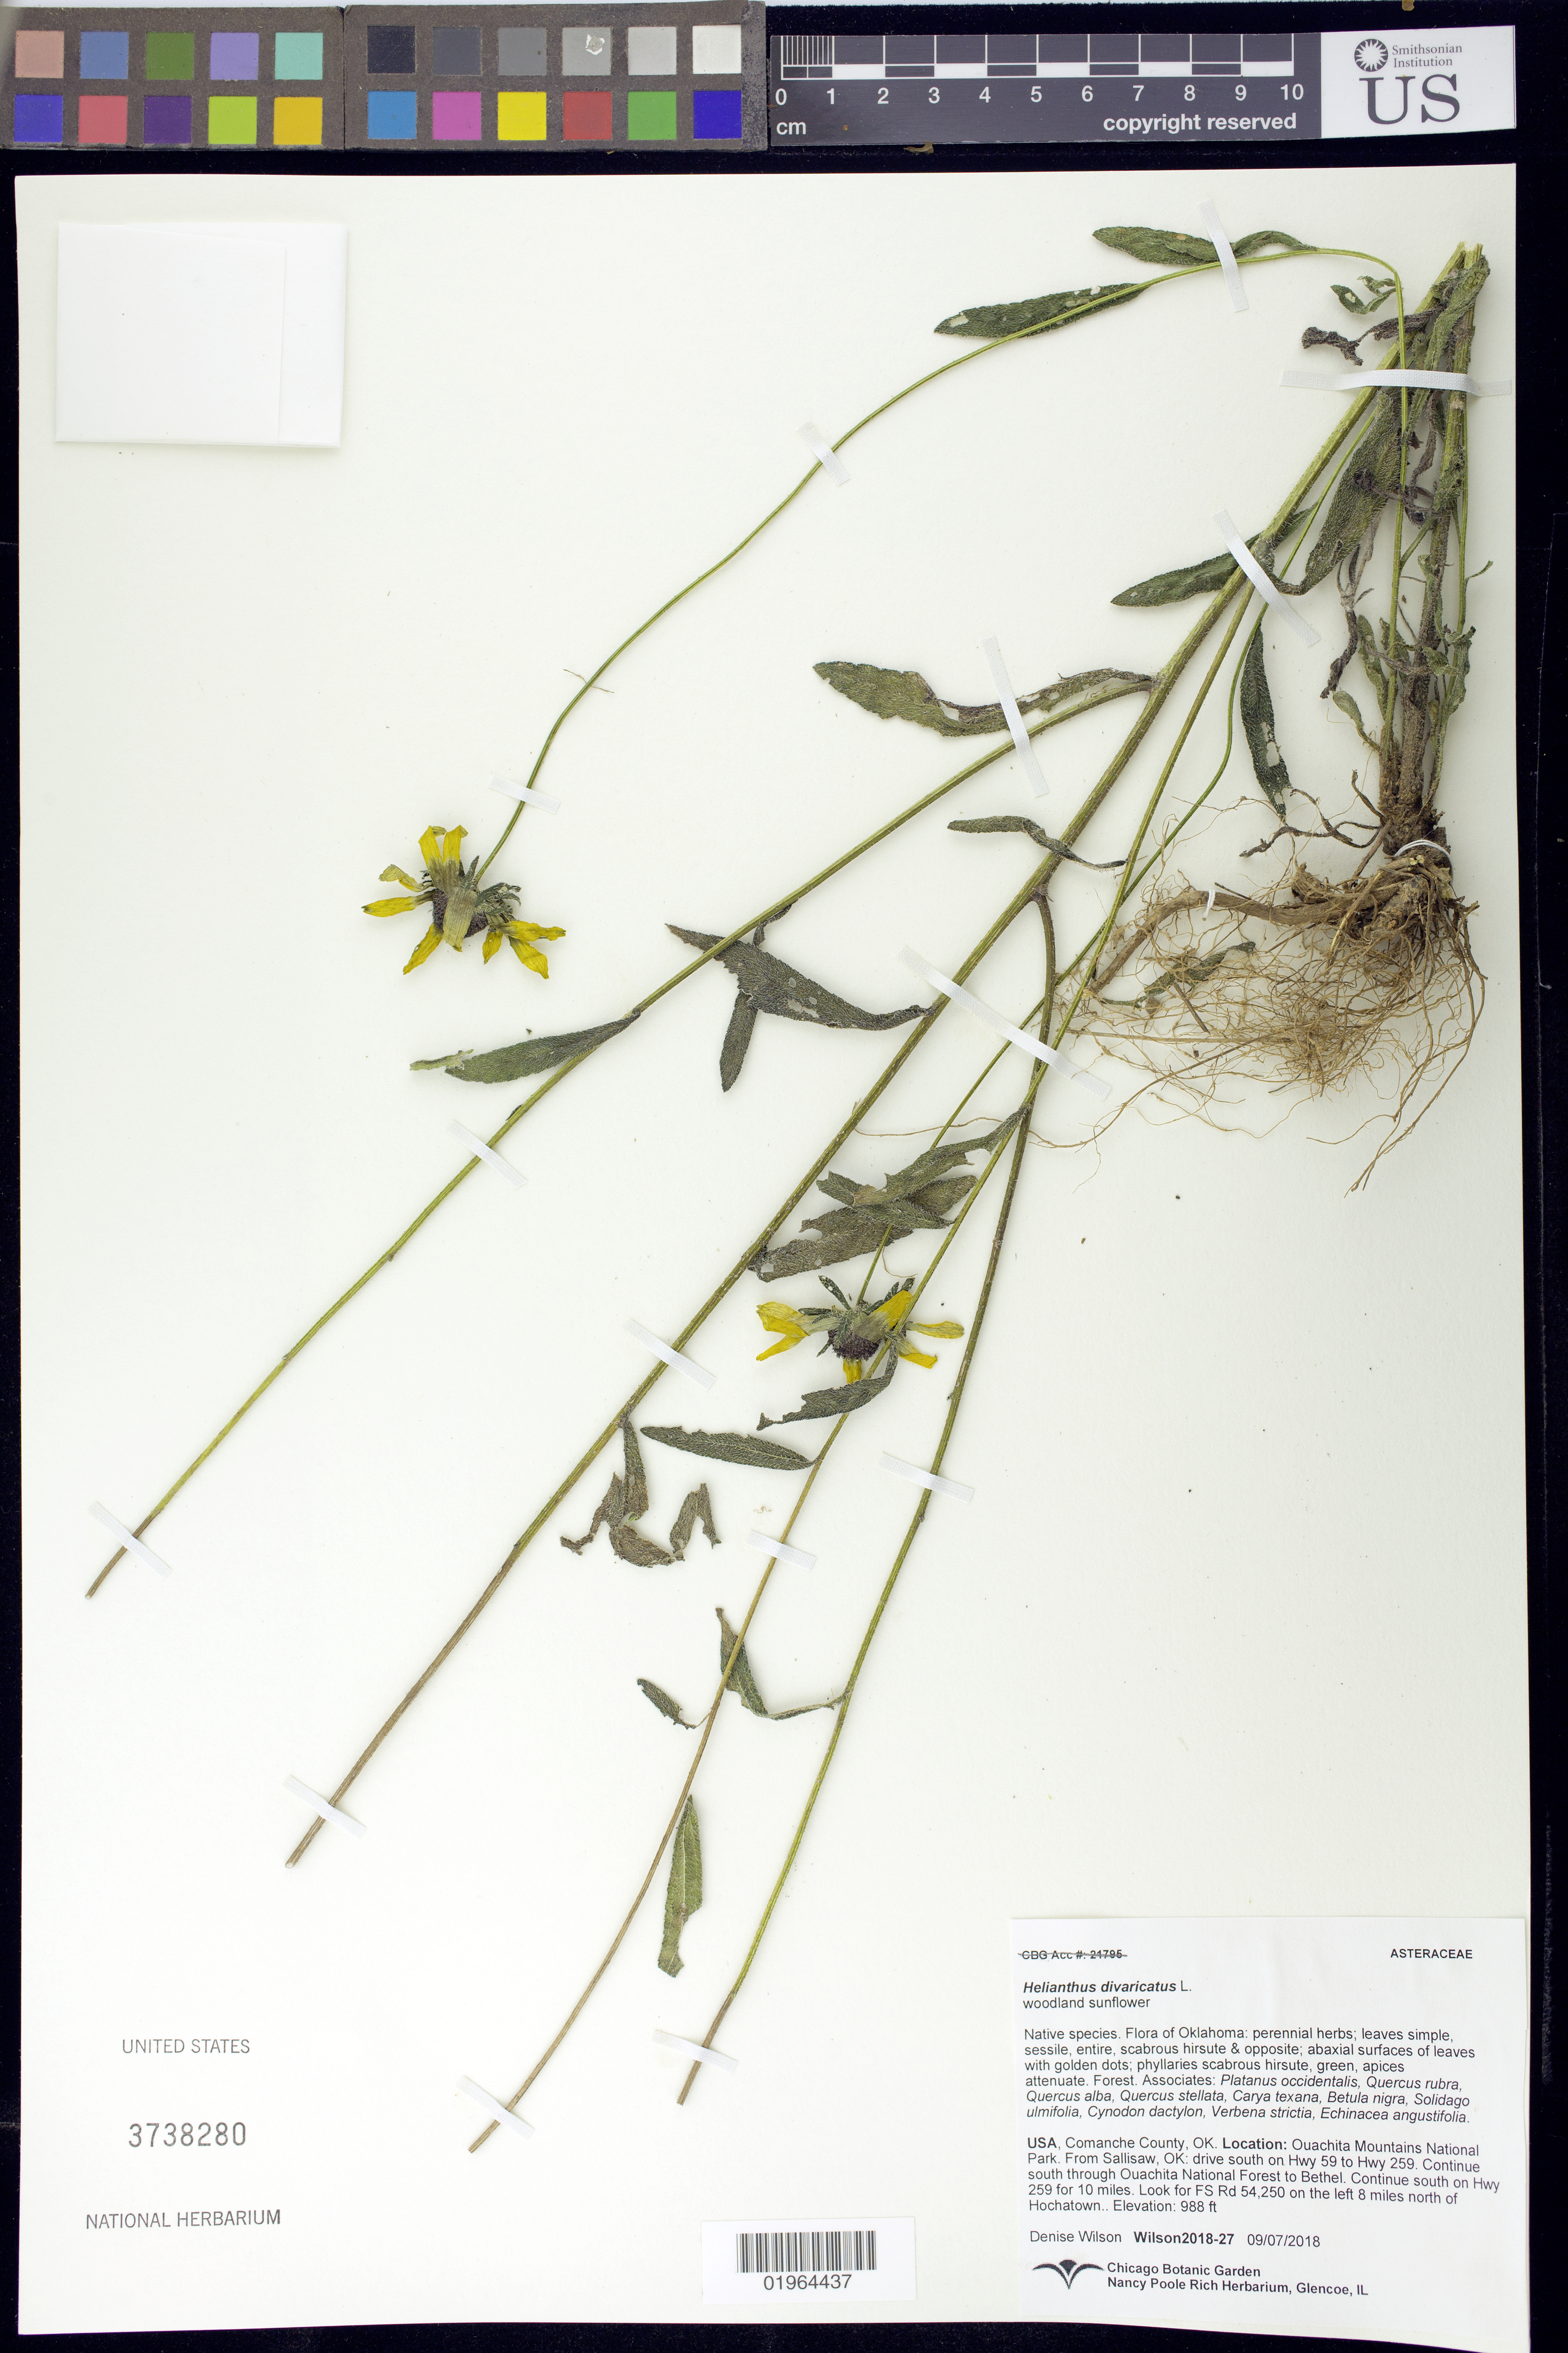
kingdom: Plantae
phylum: Tracheophyta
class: Magnoliopsida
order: Asterales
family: Asteraceae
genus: Helianthus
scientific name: Helianthus divaricatus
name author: L.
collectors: D. Wilson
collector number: Wilson2018-27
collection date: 2018-09-07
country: United States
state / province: Oklahoma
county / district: Comanche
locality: Ouachita Mtns National Park. From Sallisaw: S on Hwy 59 to Hwy 259, S through Ouachita National Forest to Bethel, S on Hwy 259 for 10 miles, 8 mi. N of Hochatown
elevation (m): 301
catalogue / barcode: US 3738280